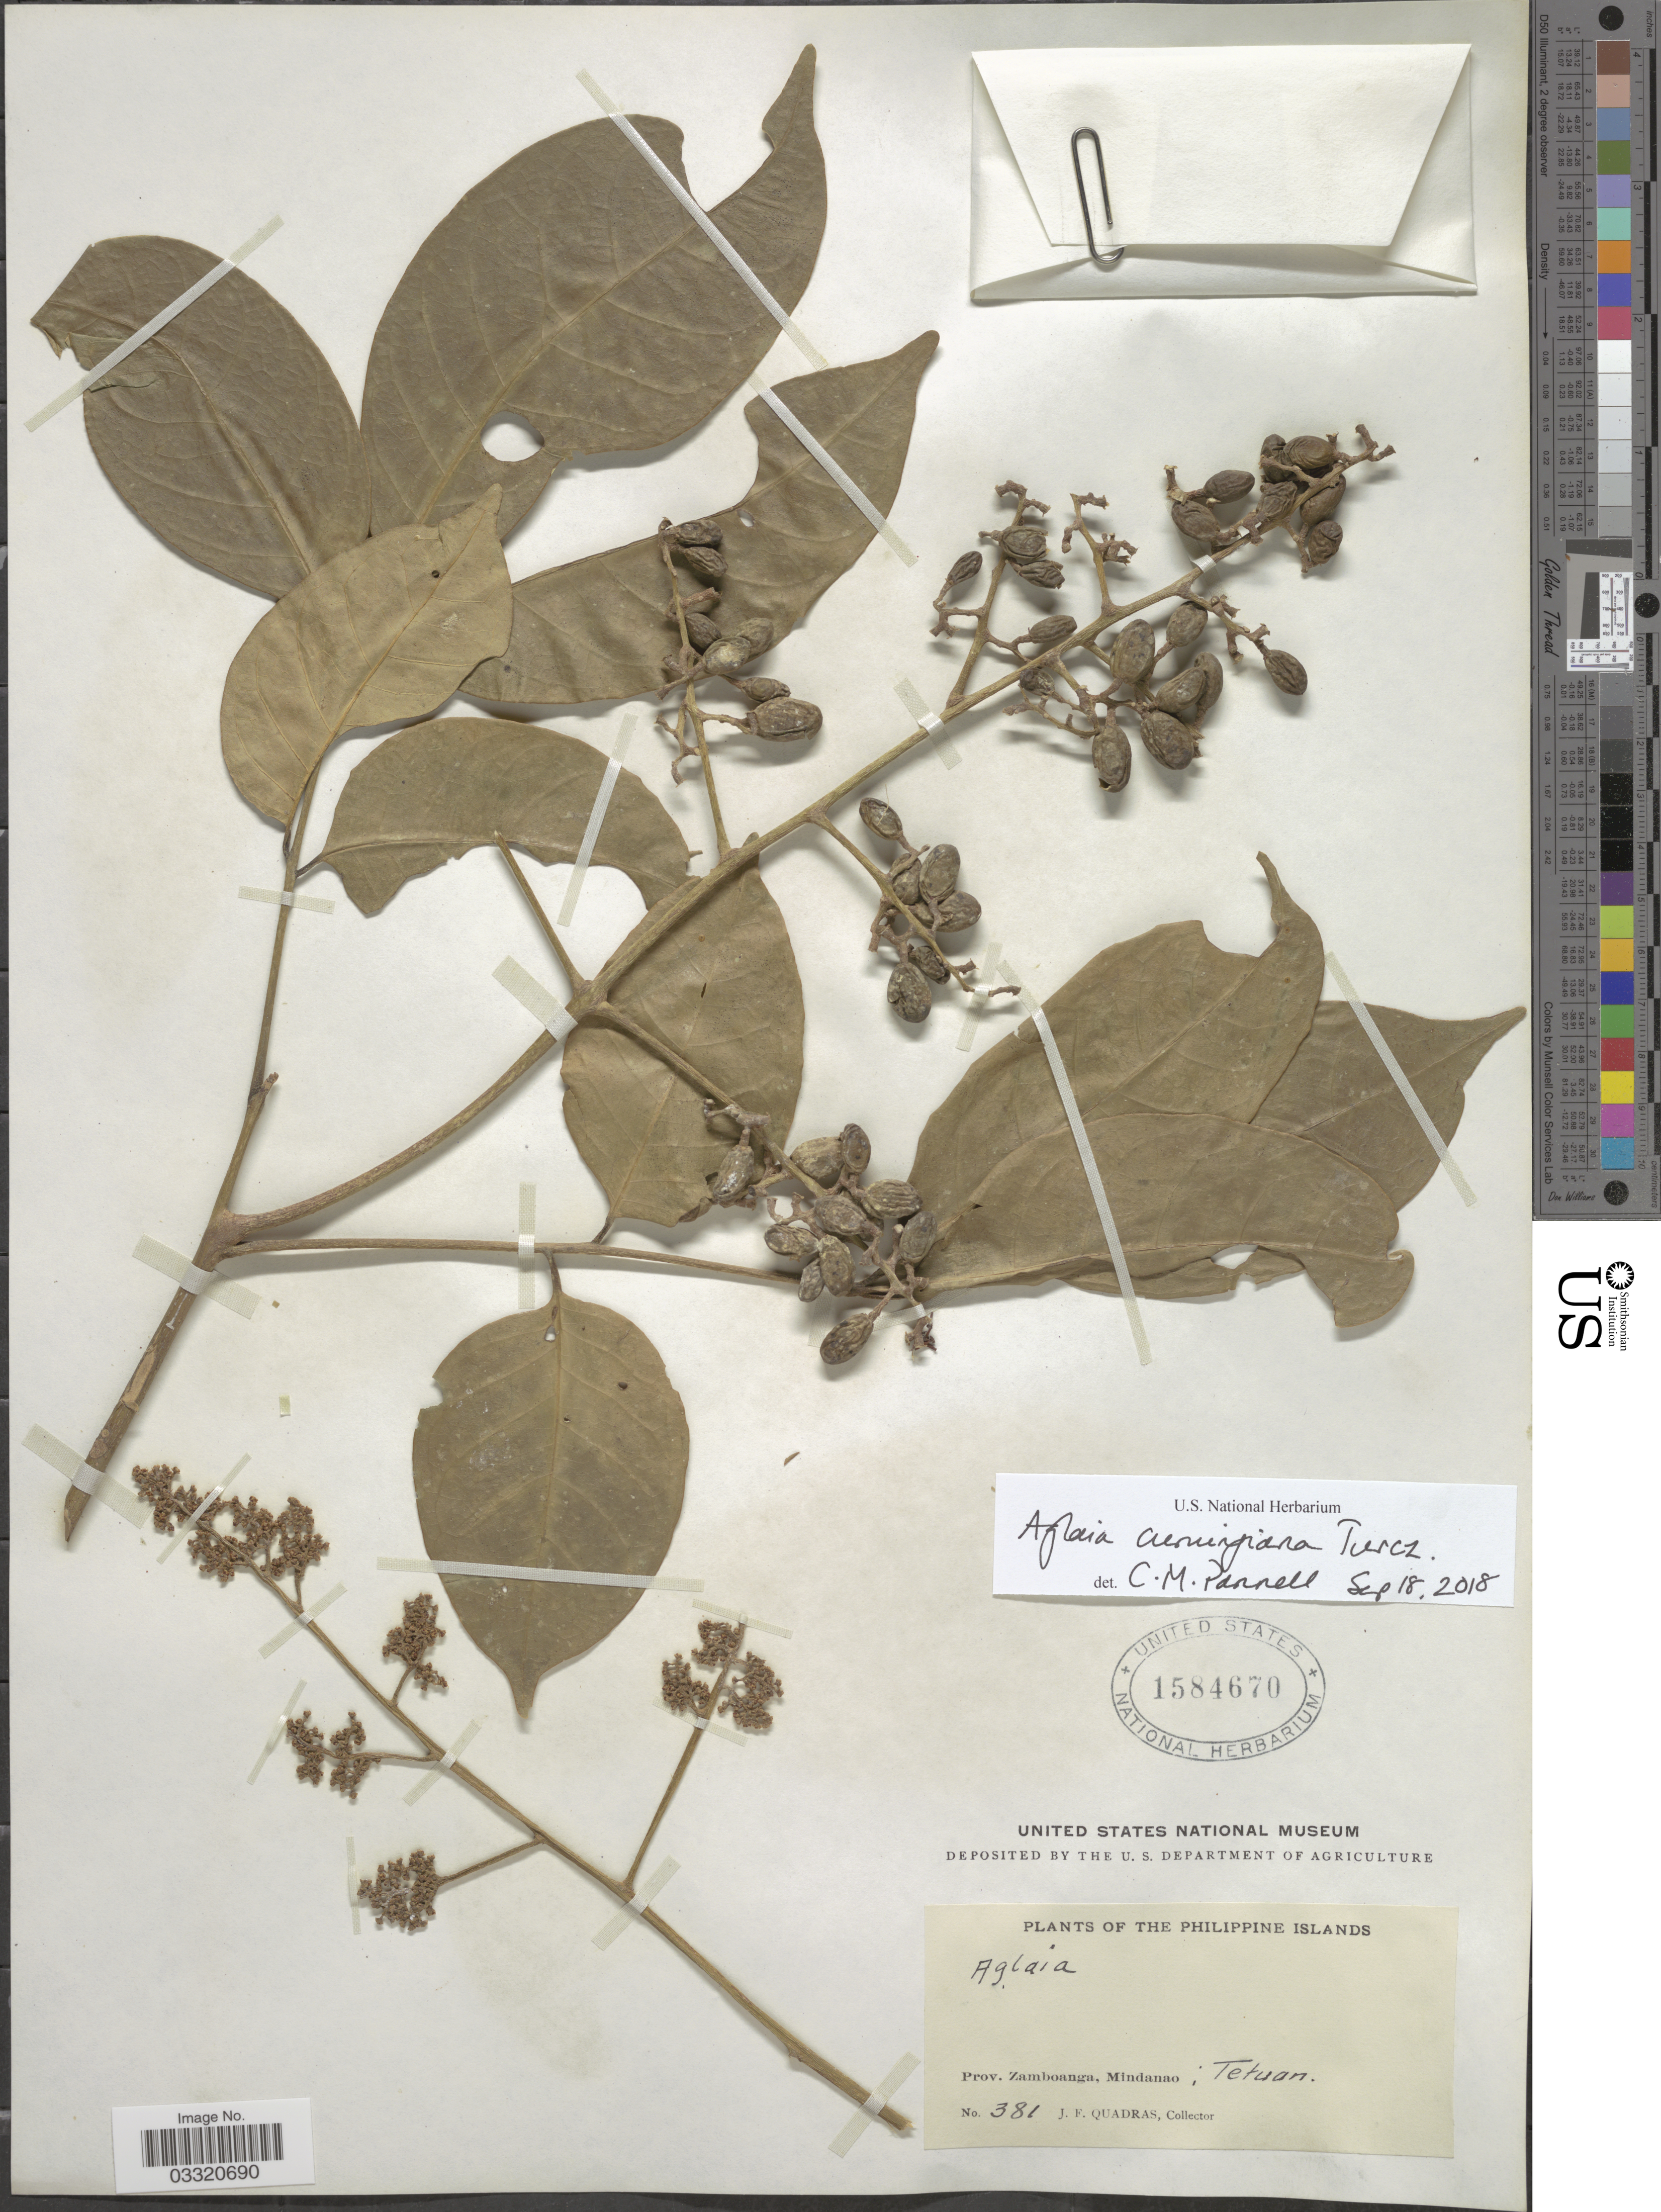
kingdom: Plantae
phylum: Tracheophyta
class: Magnoliopsida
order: Sapindales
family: Meliaceae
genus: Aglaia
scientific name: Aglaia cumingiana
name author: Turcz.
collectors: J. Quadras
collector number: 381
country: Philippines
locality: The Philippine Islands. Prov. Zamboanga, Mindanao; Tetuan.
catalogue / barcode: US 1584670